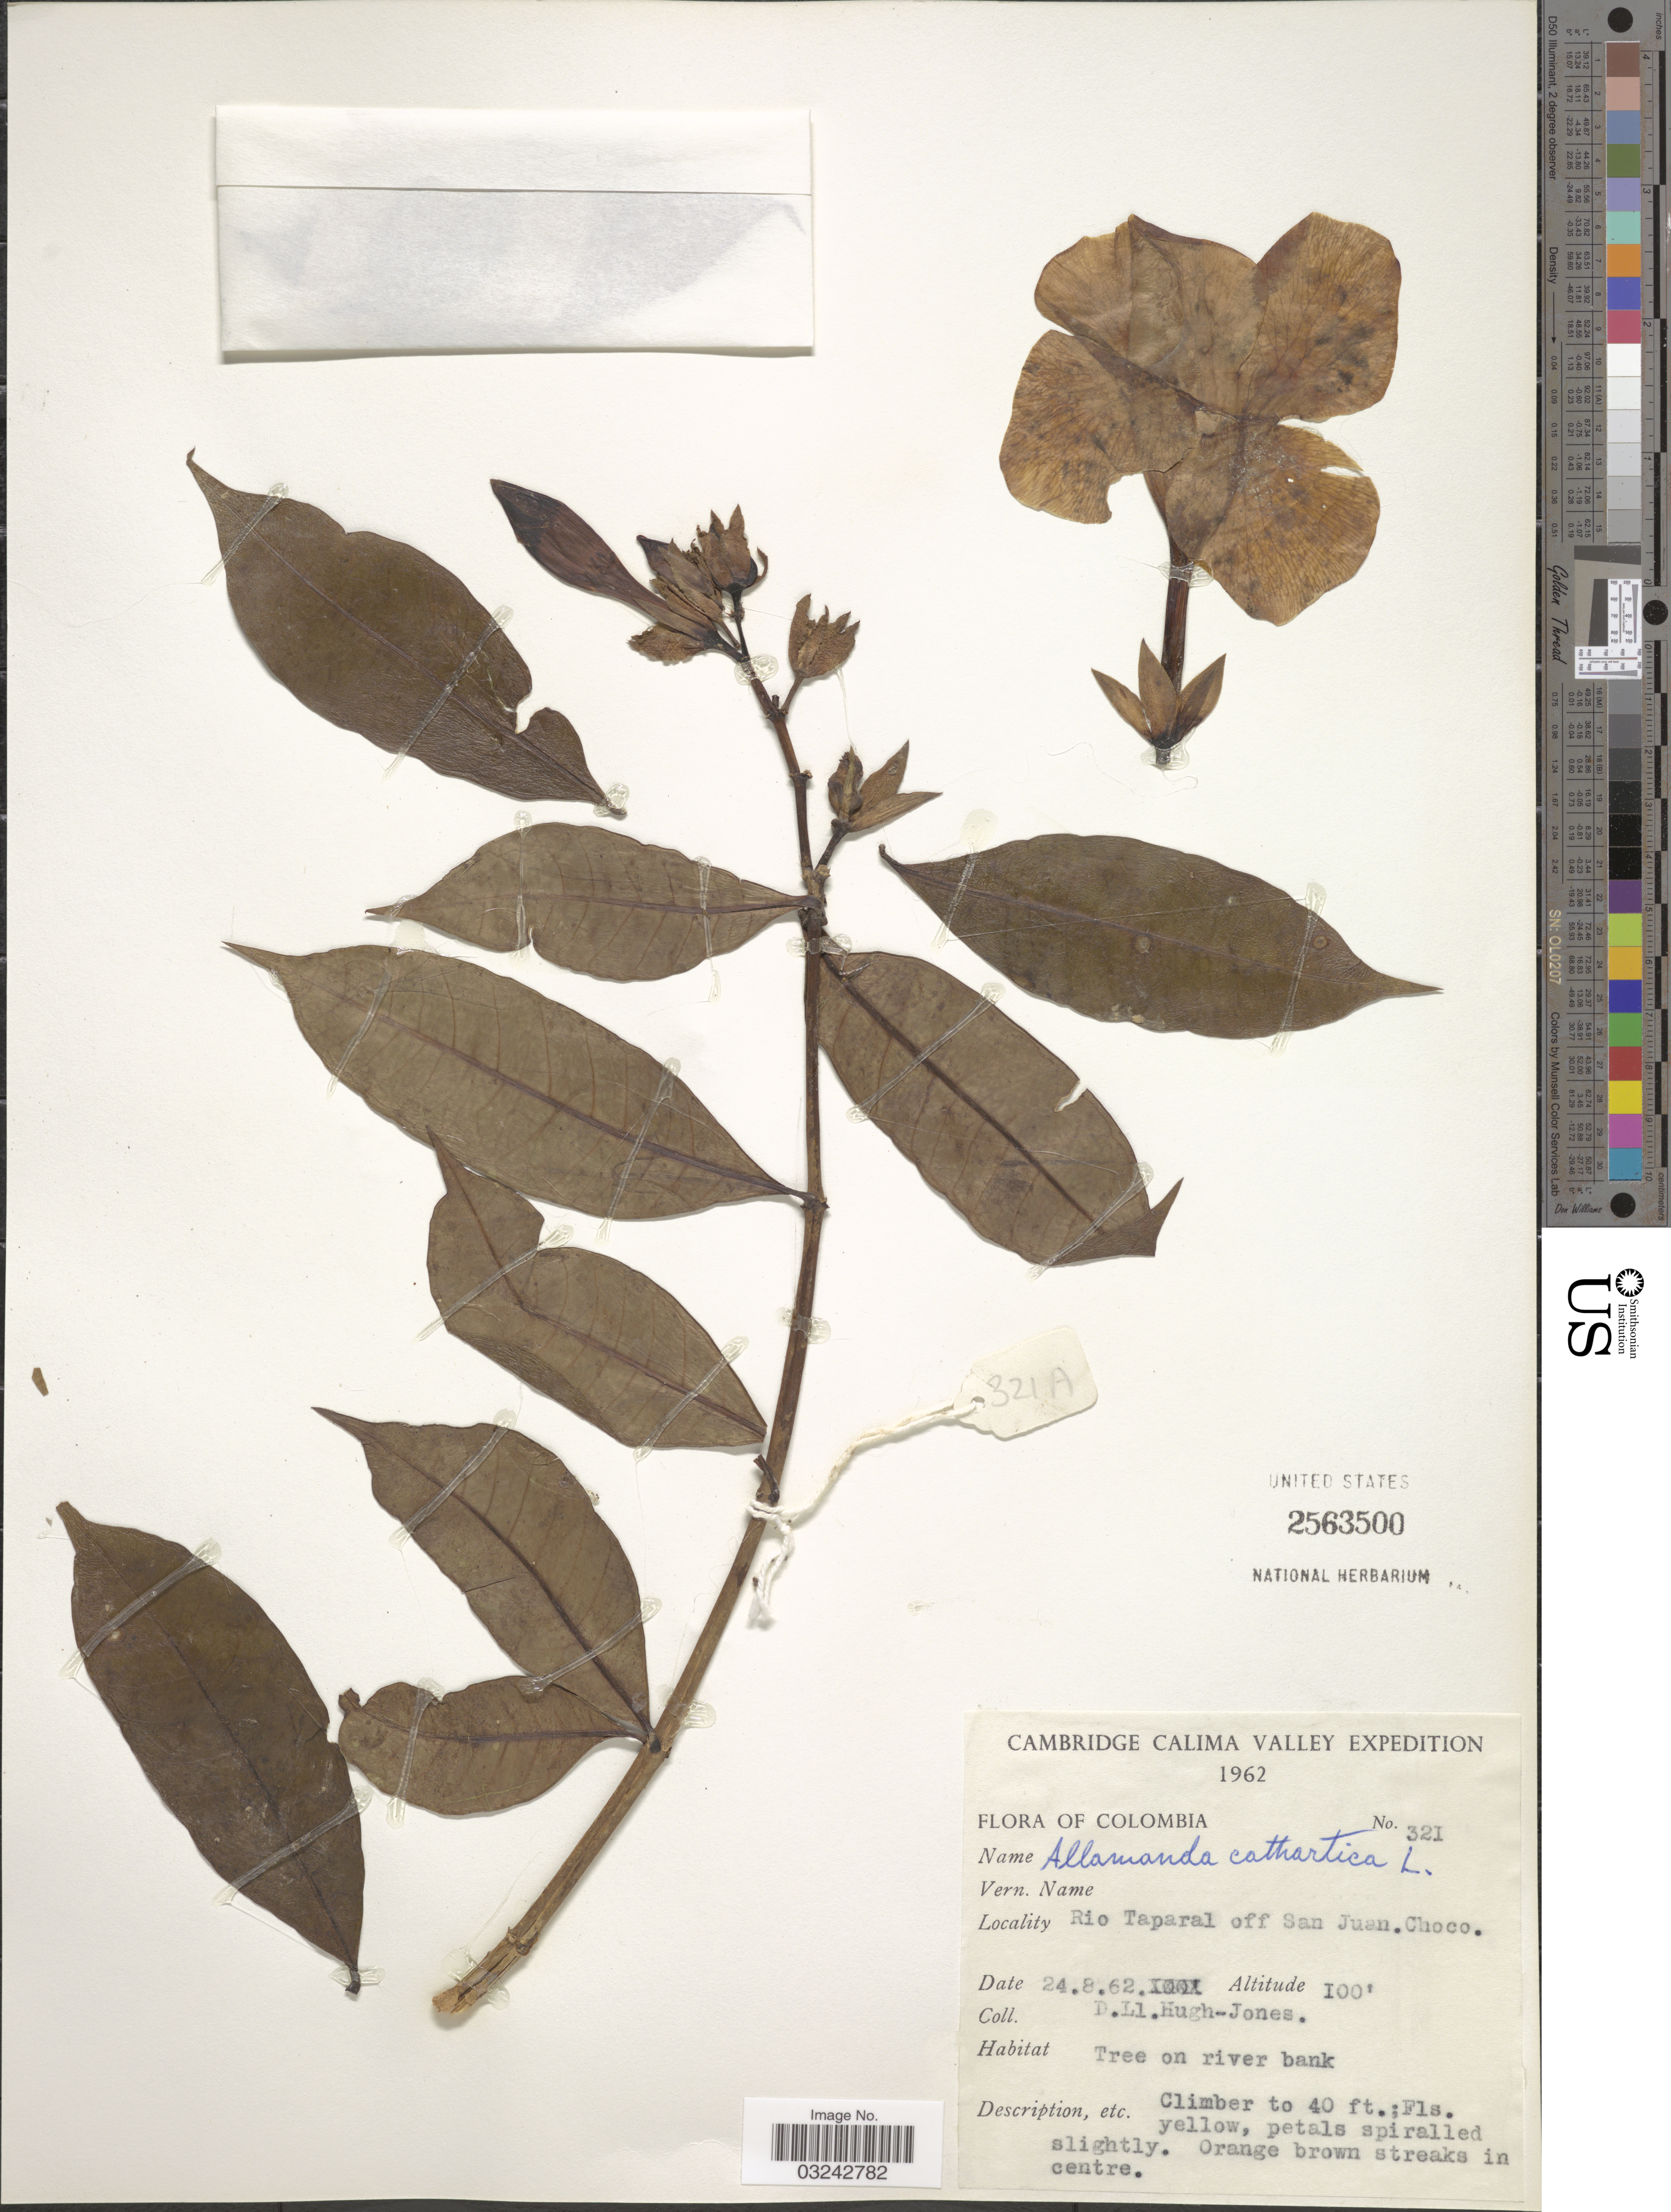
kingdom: Plantae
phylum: Tracheophyta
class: Magnoliopsida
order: Gentianales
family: Apocynaceae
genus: Allamanda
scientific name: Allamanda cathartica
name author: L.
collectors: D. Hugh-Jones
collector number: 321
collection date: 1962-08-24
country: Colombia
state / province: Chocó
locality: Calima Valley. Rio Taparal off San Juan.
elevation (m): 30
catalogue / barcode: US 2563500